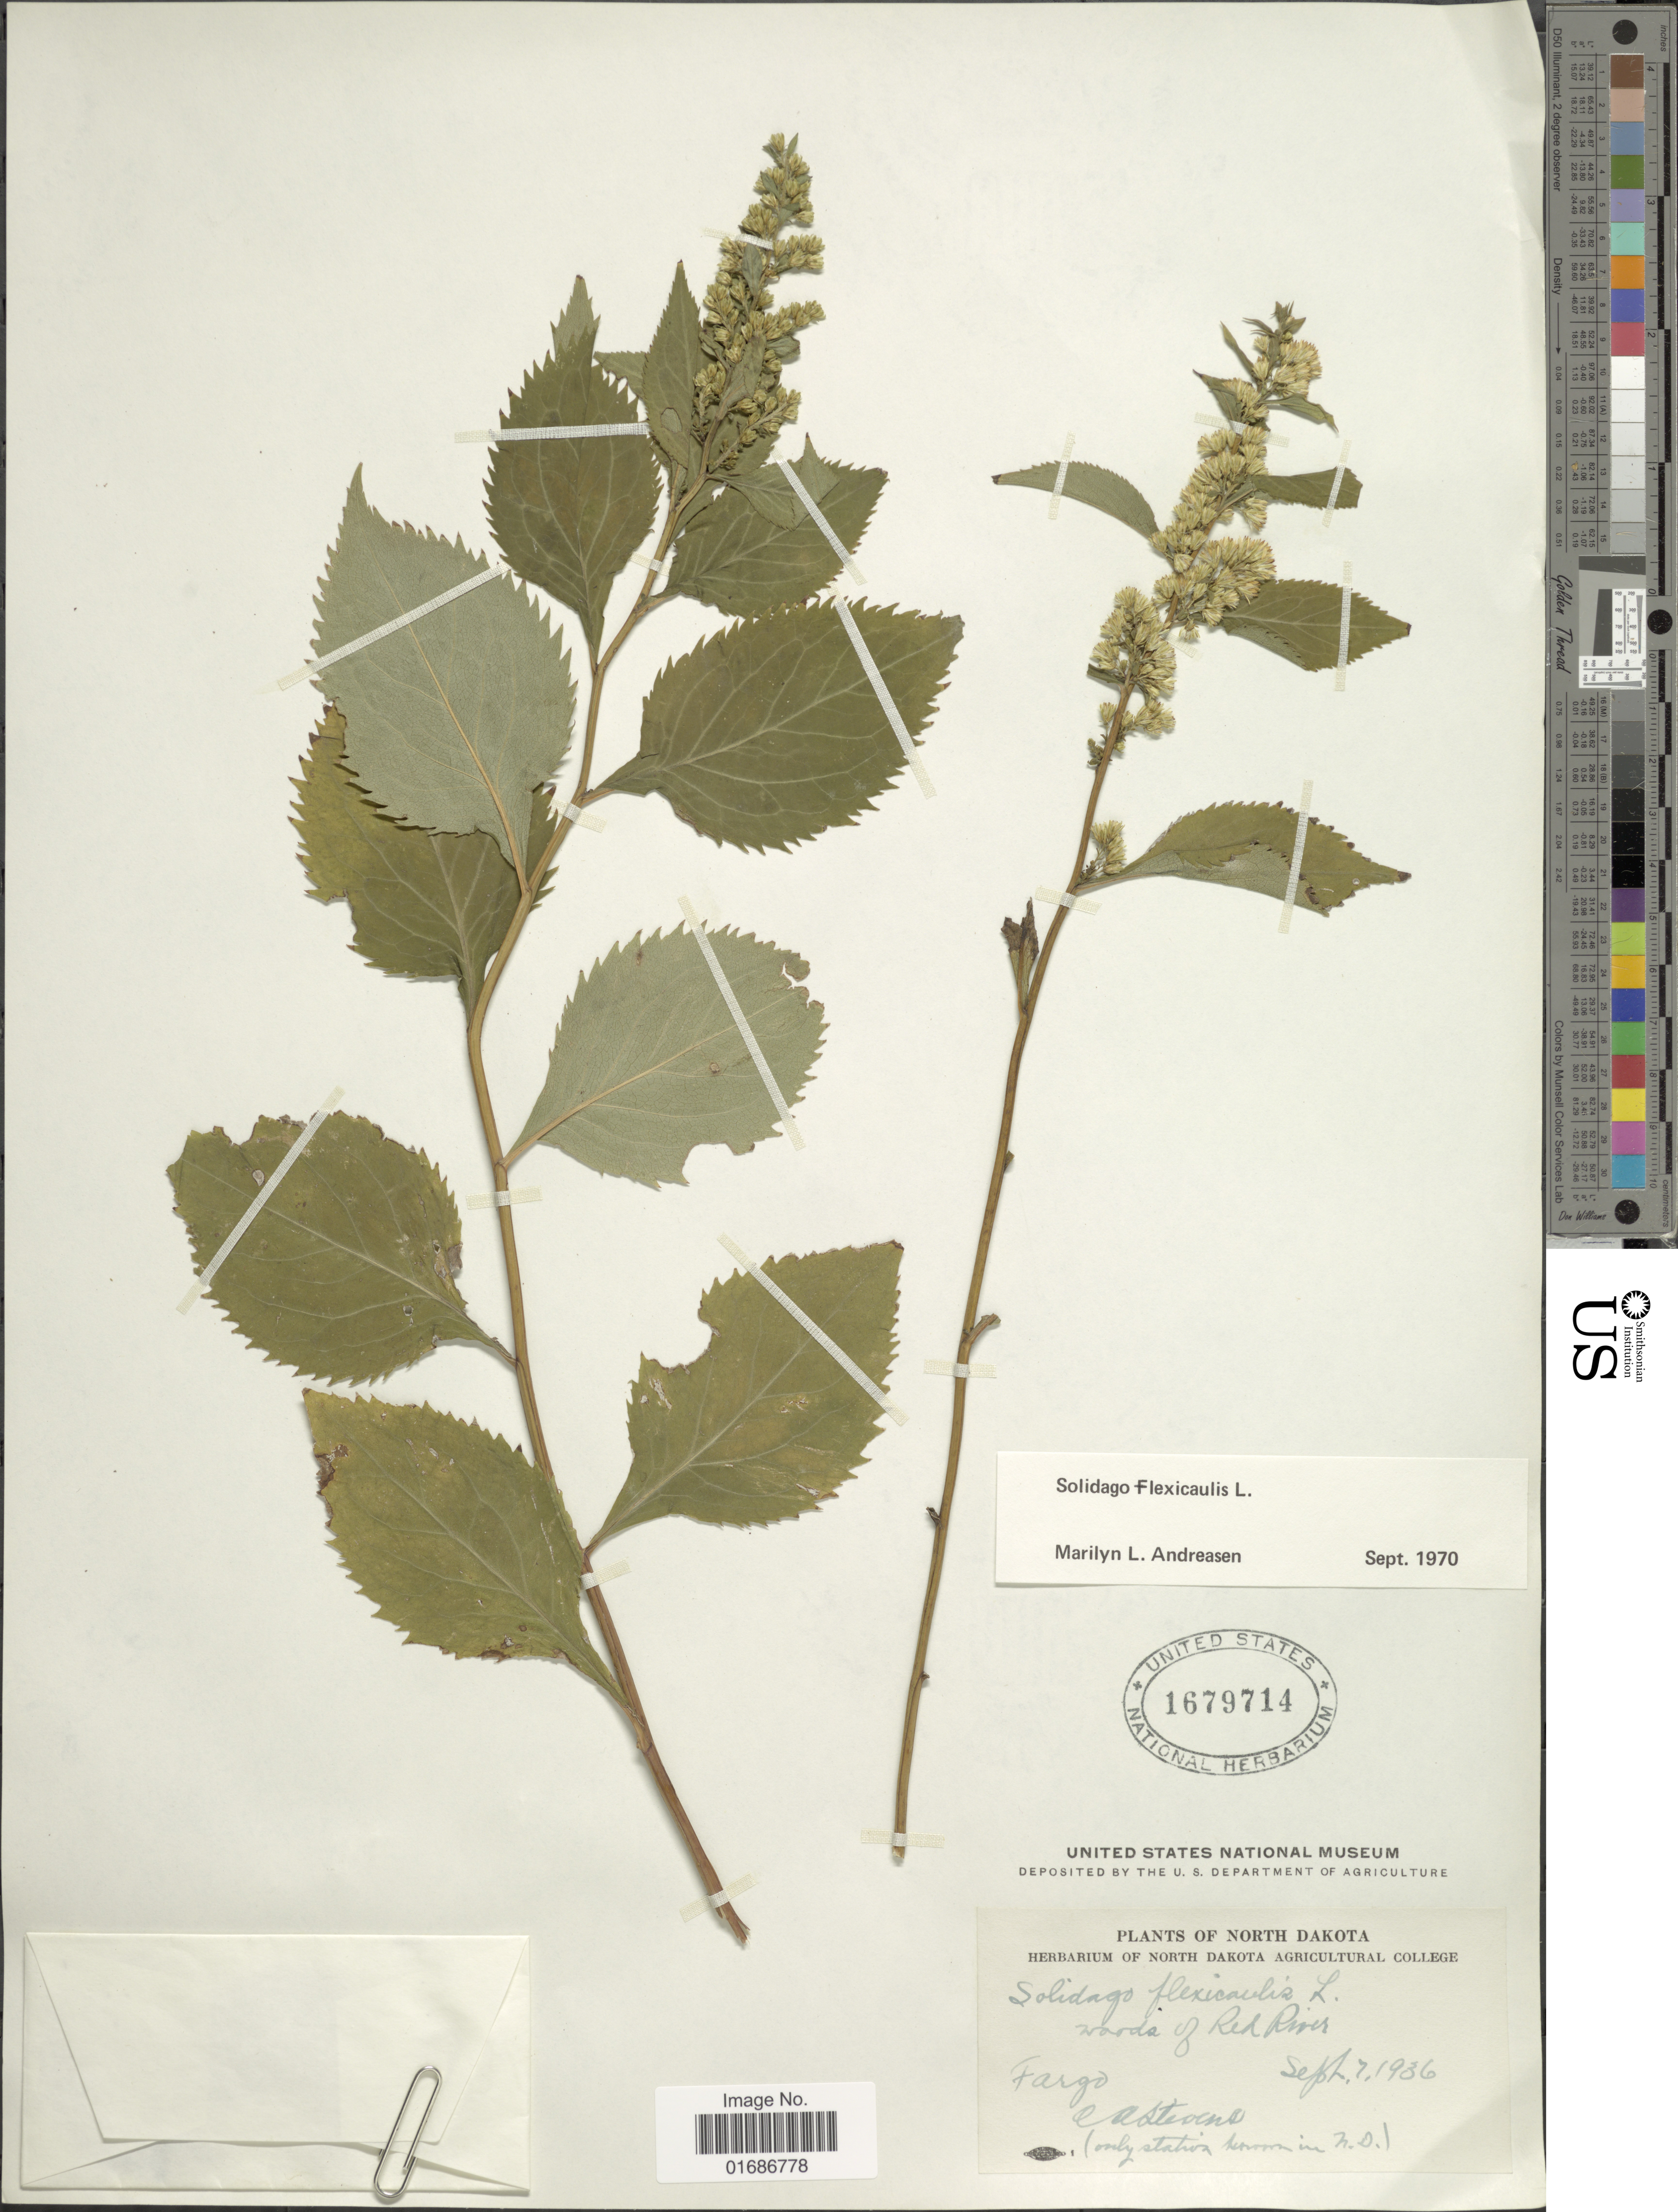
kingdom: Plantae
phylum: Tracheophyta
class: Magnoliopsida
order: Asterales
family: Asteraceae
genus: Solidago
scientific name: Solidago flexicaulis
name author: L.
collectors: C. von Steven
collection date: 1936-09-07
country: United States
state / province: North Dakota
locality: Words of Red River, Fargo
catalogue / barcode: US 1679714